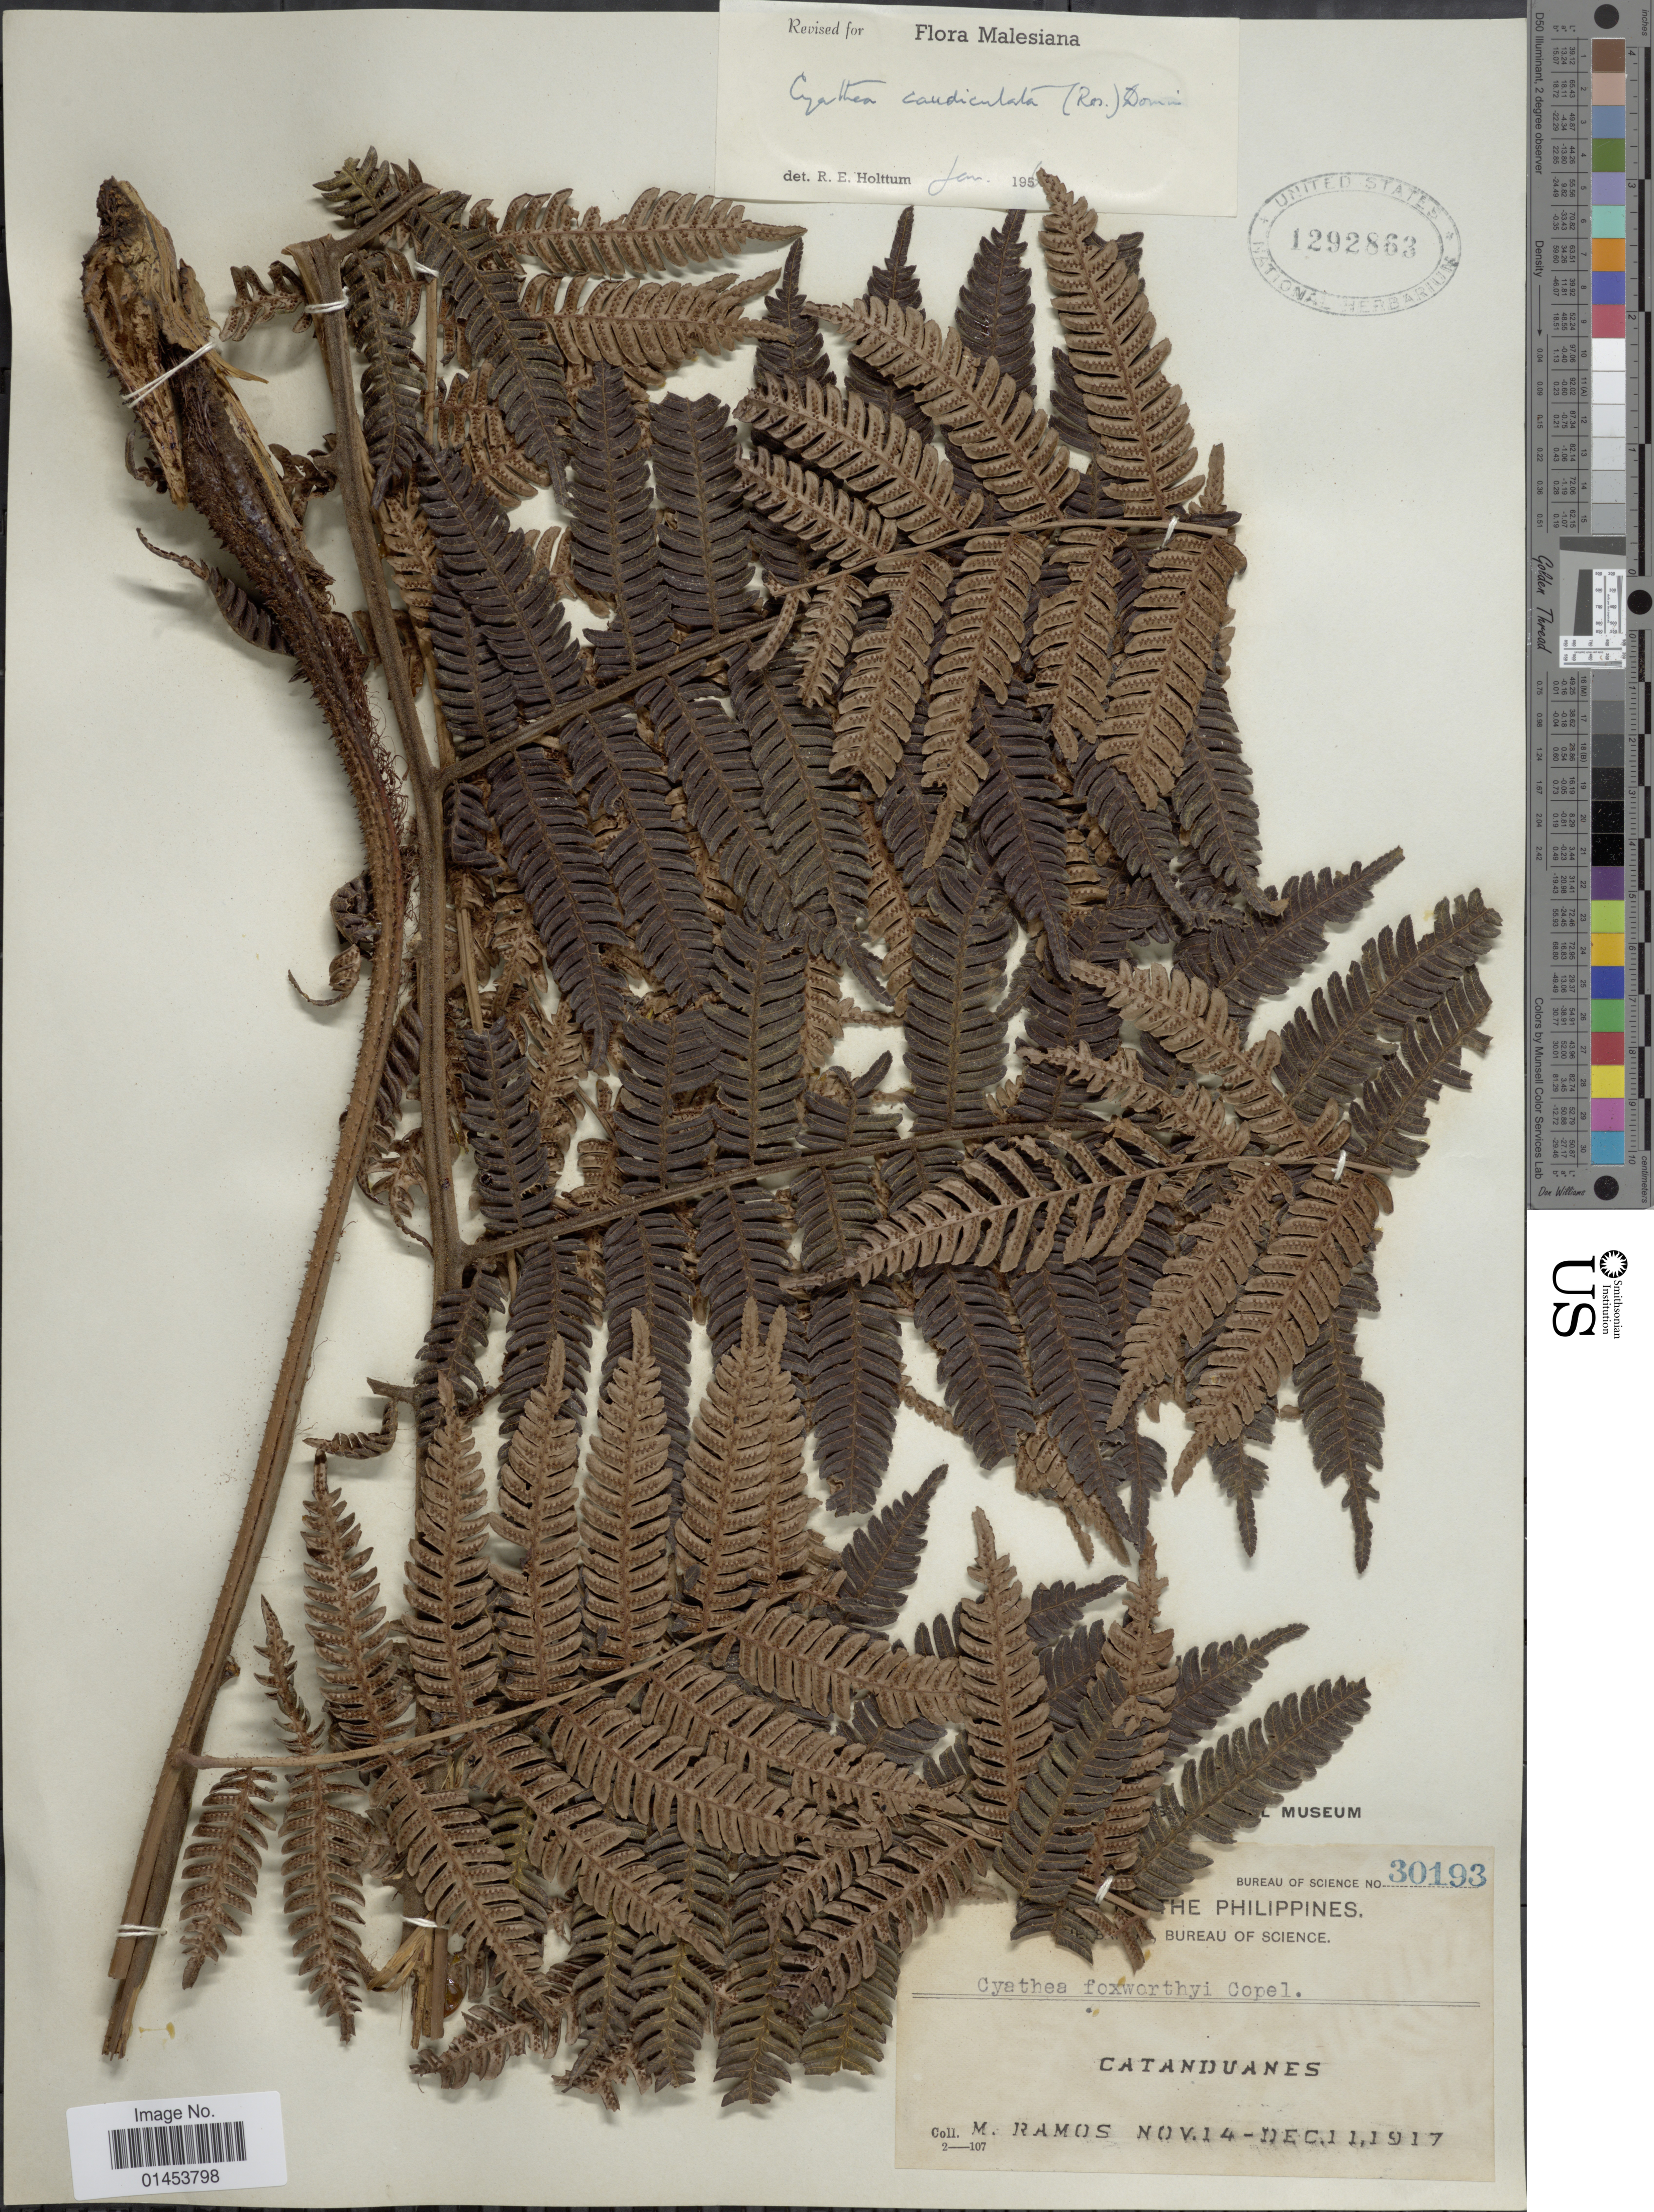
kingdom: Plantae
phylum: Tracheophyta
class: Polypodiopsida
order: Cyatheales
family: Cyatheaceae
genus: Cyathea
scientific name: Cyathea caudiculata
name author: (Rosenst.) Domin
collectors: M. Ramos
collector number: Bureau of Science 30193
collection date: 1917-11-14/1917-12-01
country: Philippines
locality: Catanduanes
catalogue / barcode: US 30193